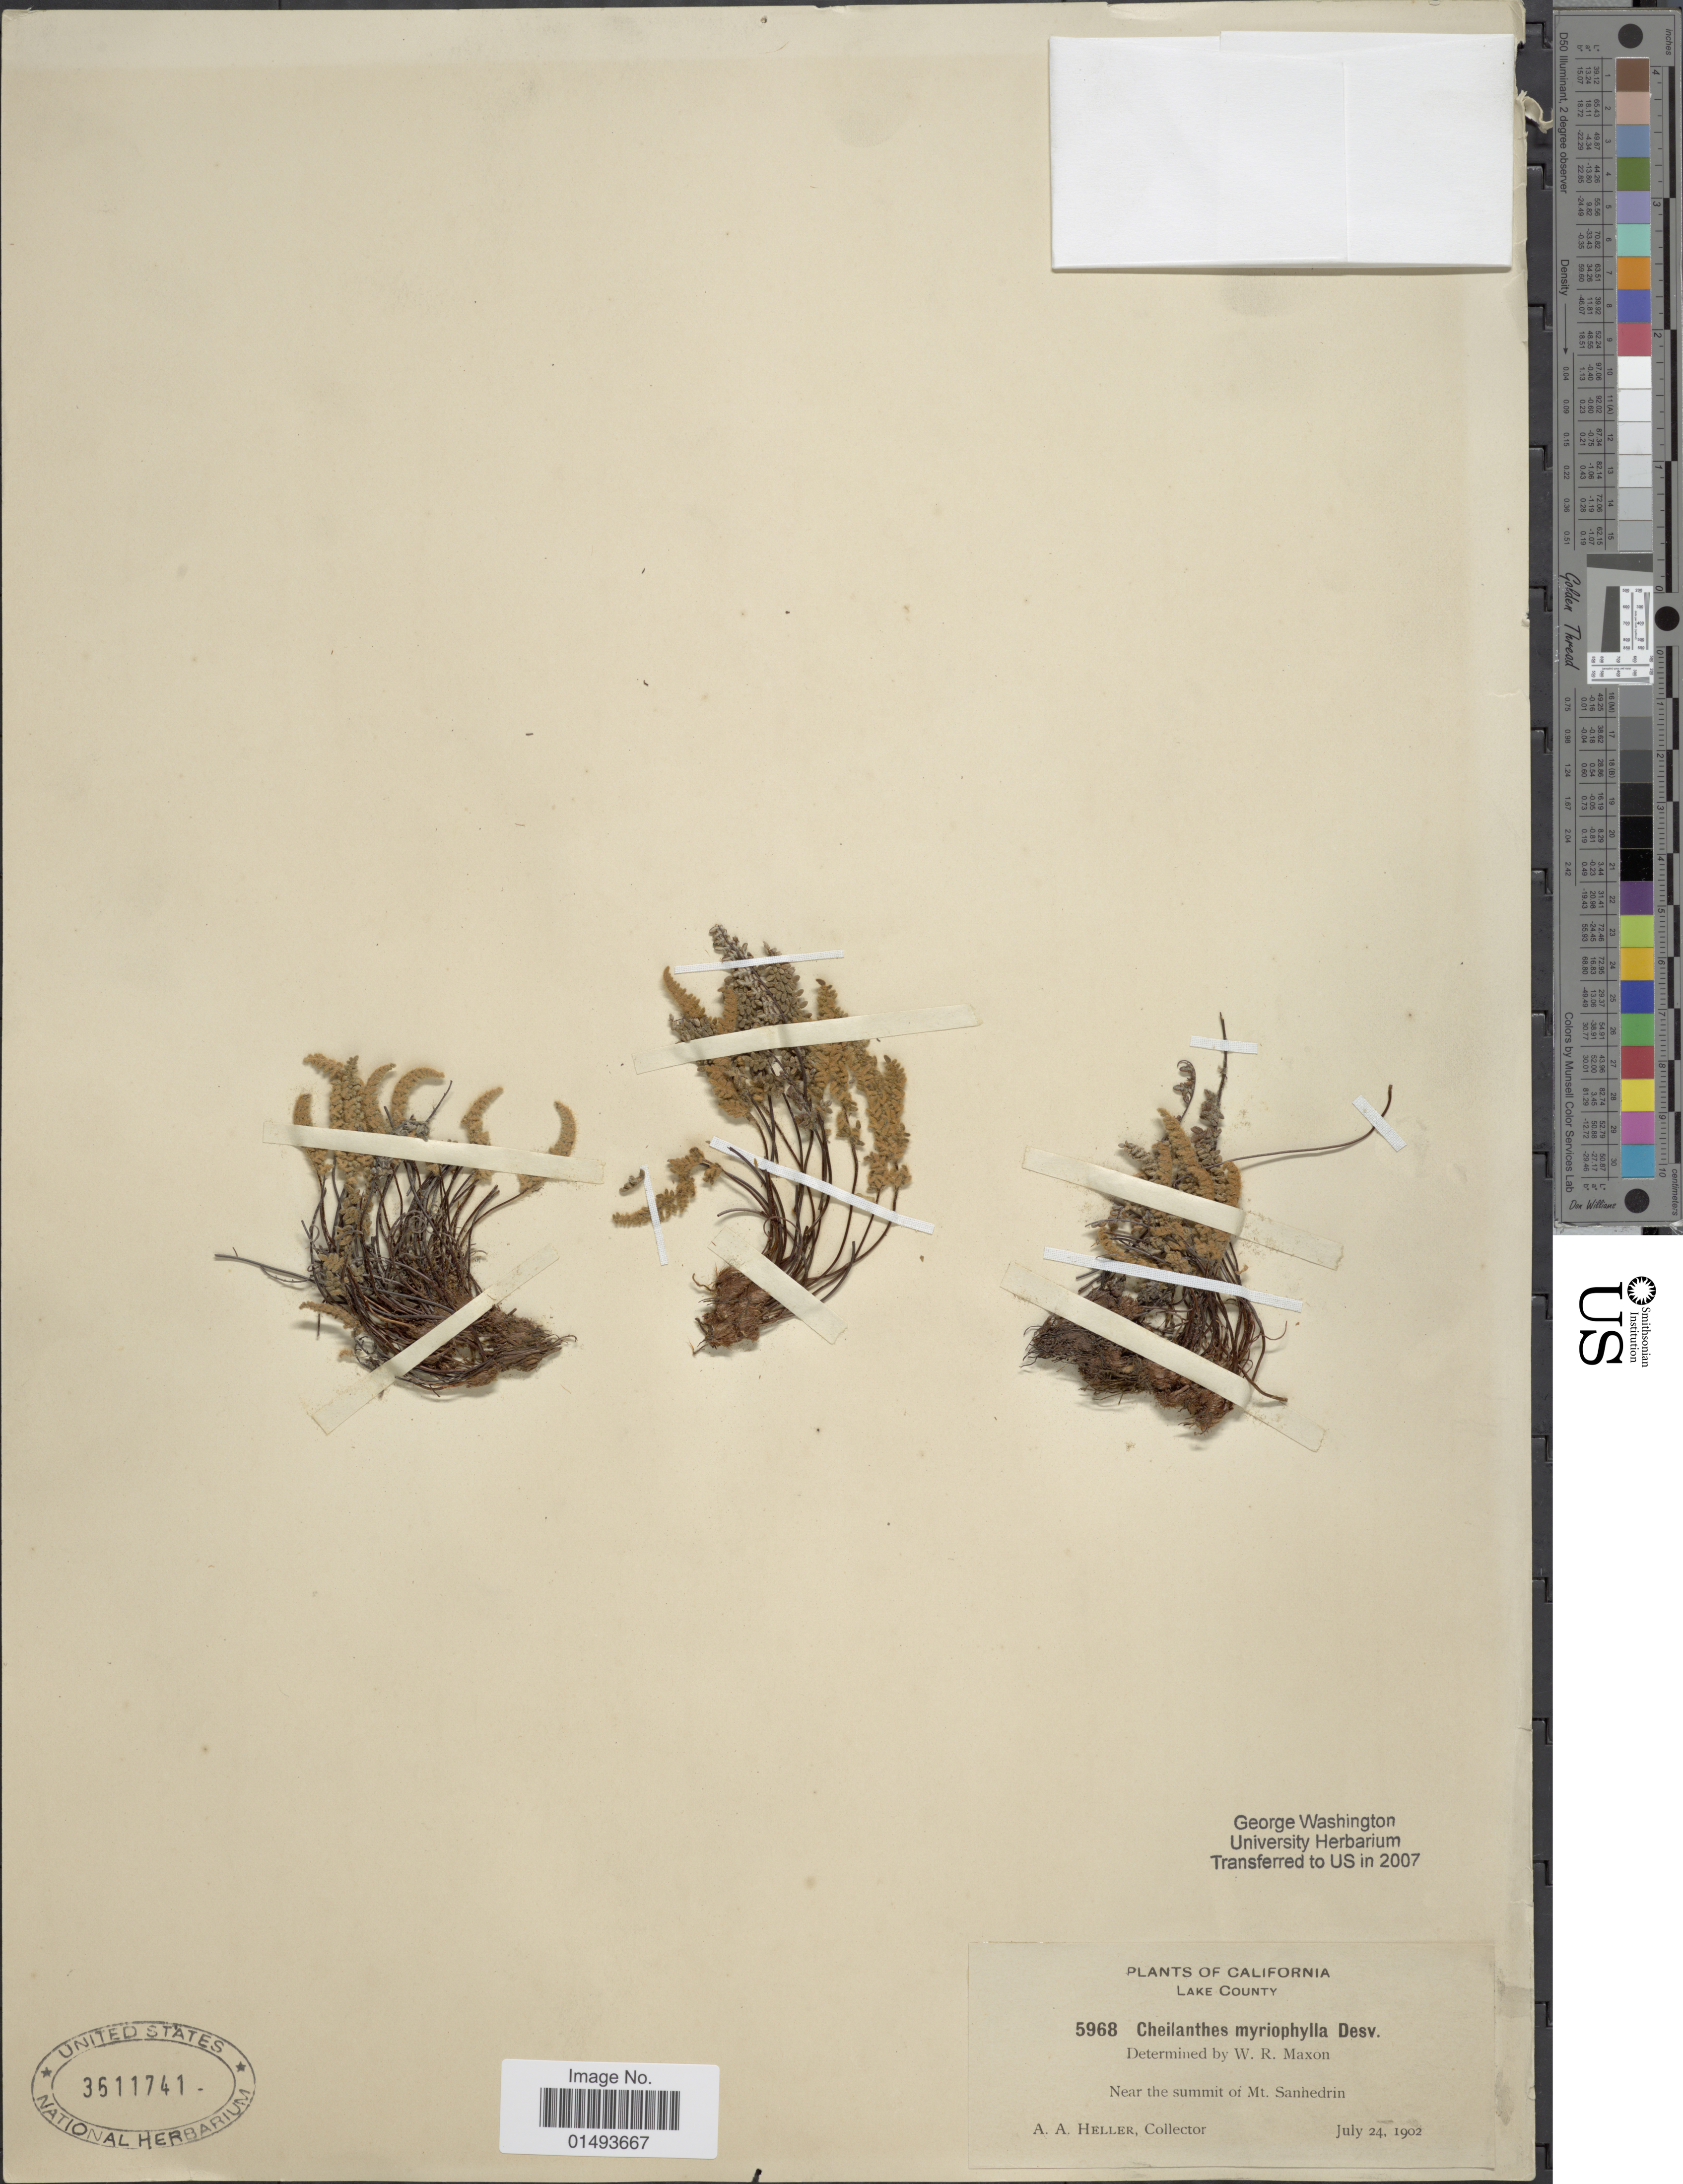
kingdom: Plantae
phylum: Tracheophyta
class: Polypodiopsida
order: Polypodiales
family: Pteridaceae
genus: Myriopteris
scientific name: Myriopteris myriophylla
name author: (Desv.) J. Sm.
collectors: A. A. Heller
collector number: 5968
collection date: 1902-07-24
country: United States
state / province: California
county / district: Lake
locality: Plants of California, Lake County, near the summit of Mt. Sandhedrin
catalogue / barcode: US 3511741